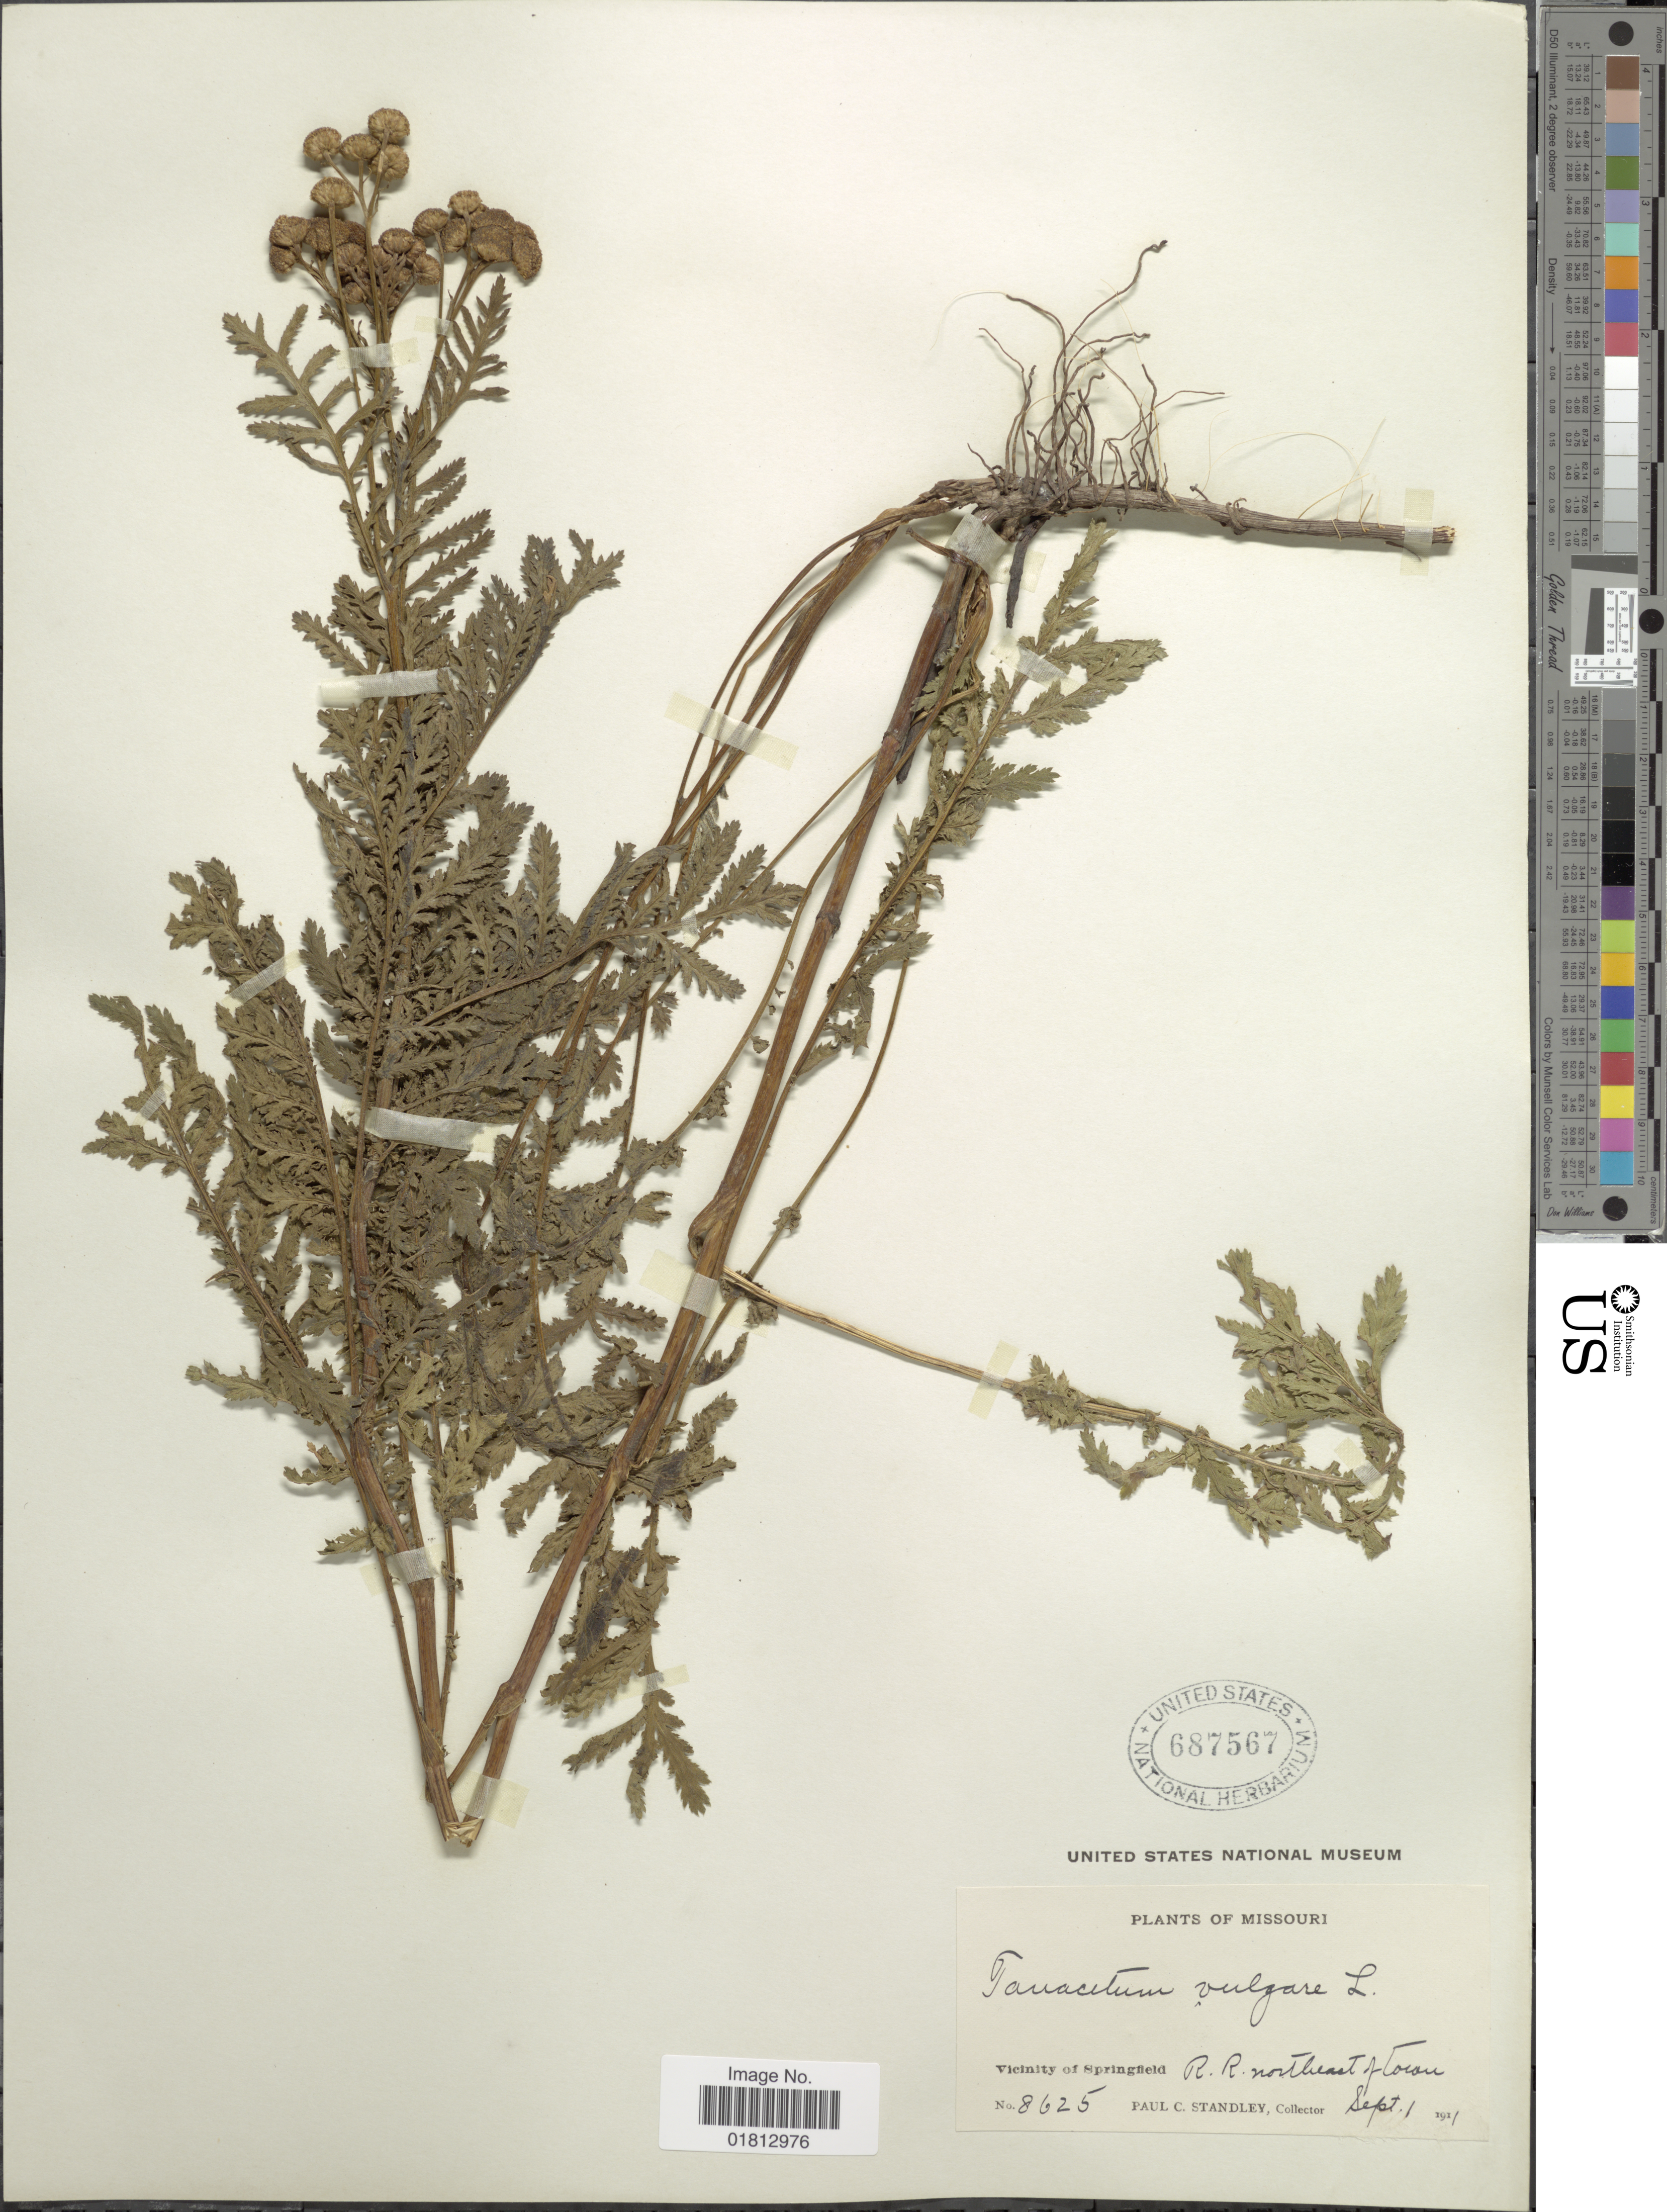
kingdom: Plantae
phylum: Tracheophyta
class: Magnoliopsida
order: Asterales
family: Asteraceae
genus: Tanacetum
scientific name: Tanacetum vulgare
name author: L.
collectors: P. C. Standley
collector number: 8625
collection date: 1911-09-01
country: United States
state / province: Missouri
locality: Vicinity of Springfield, R. R. northeast of Tocan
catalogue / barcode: US 687567